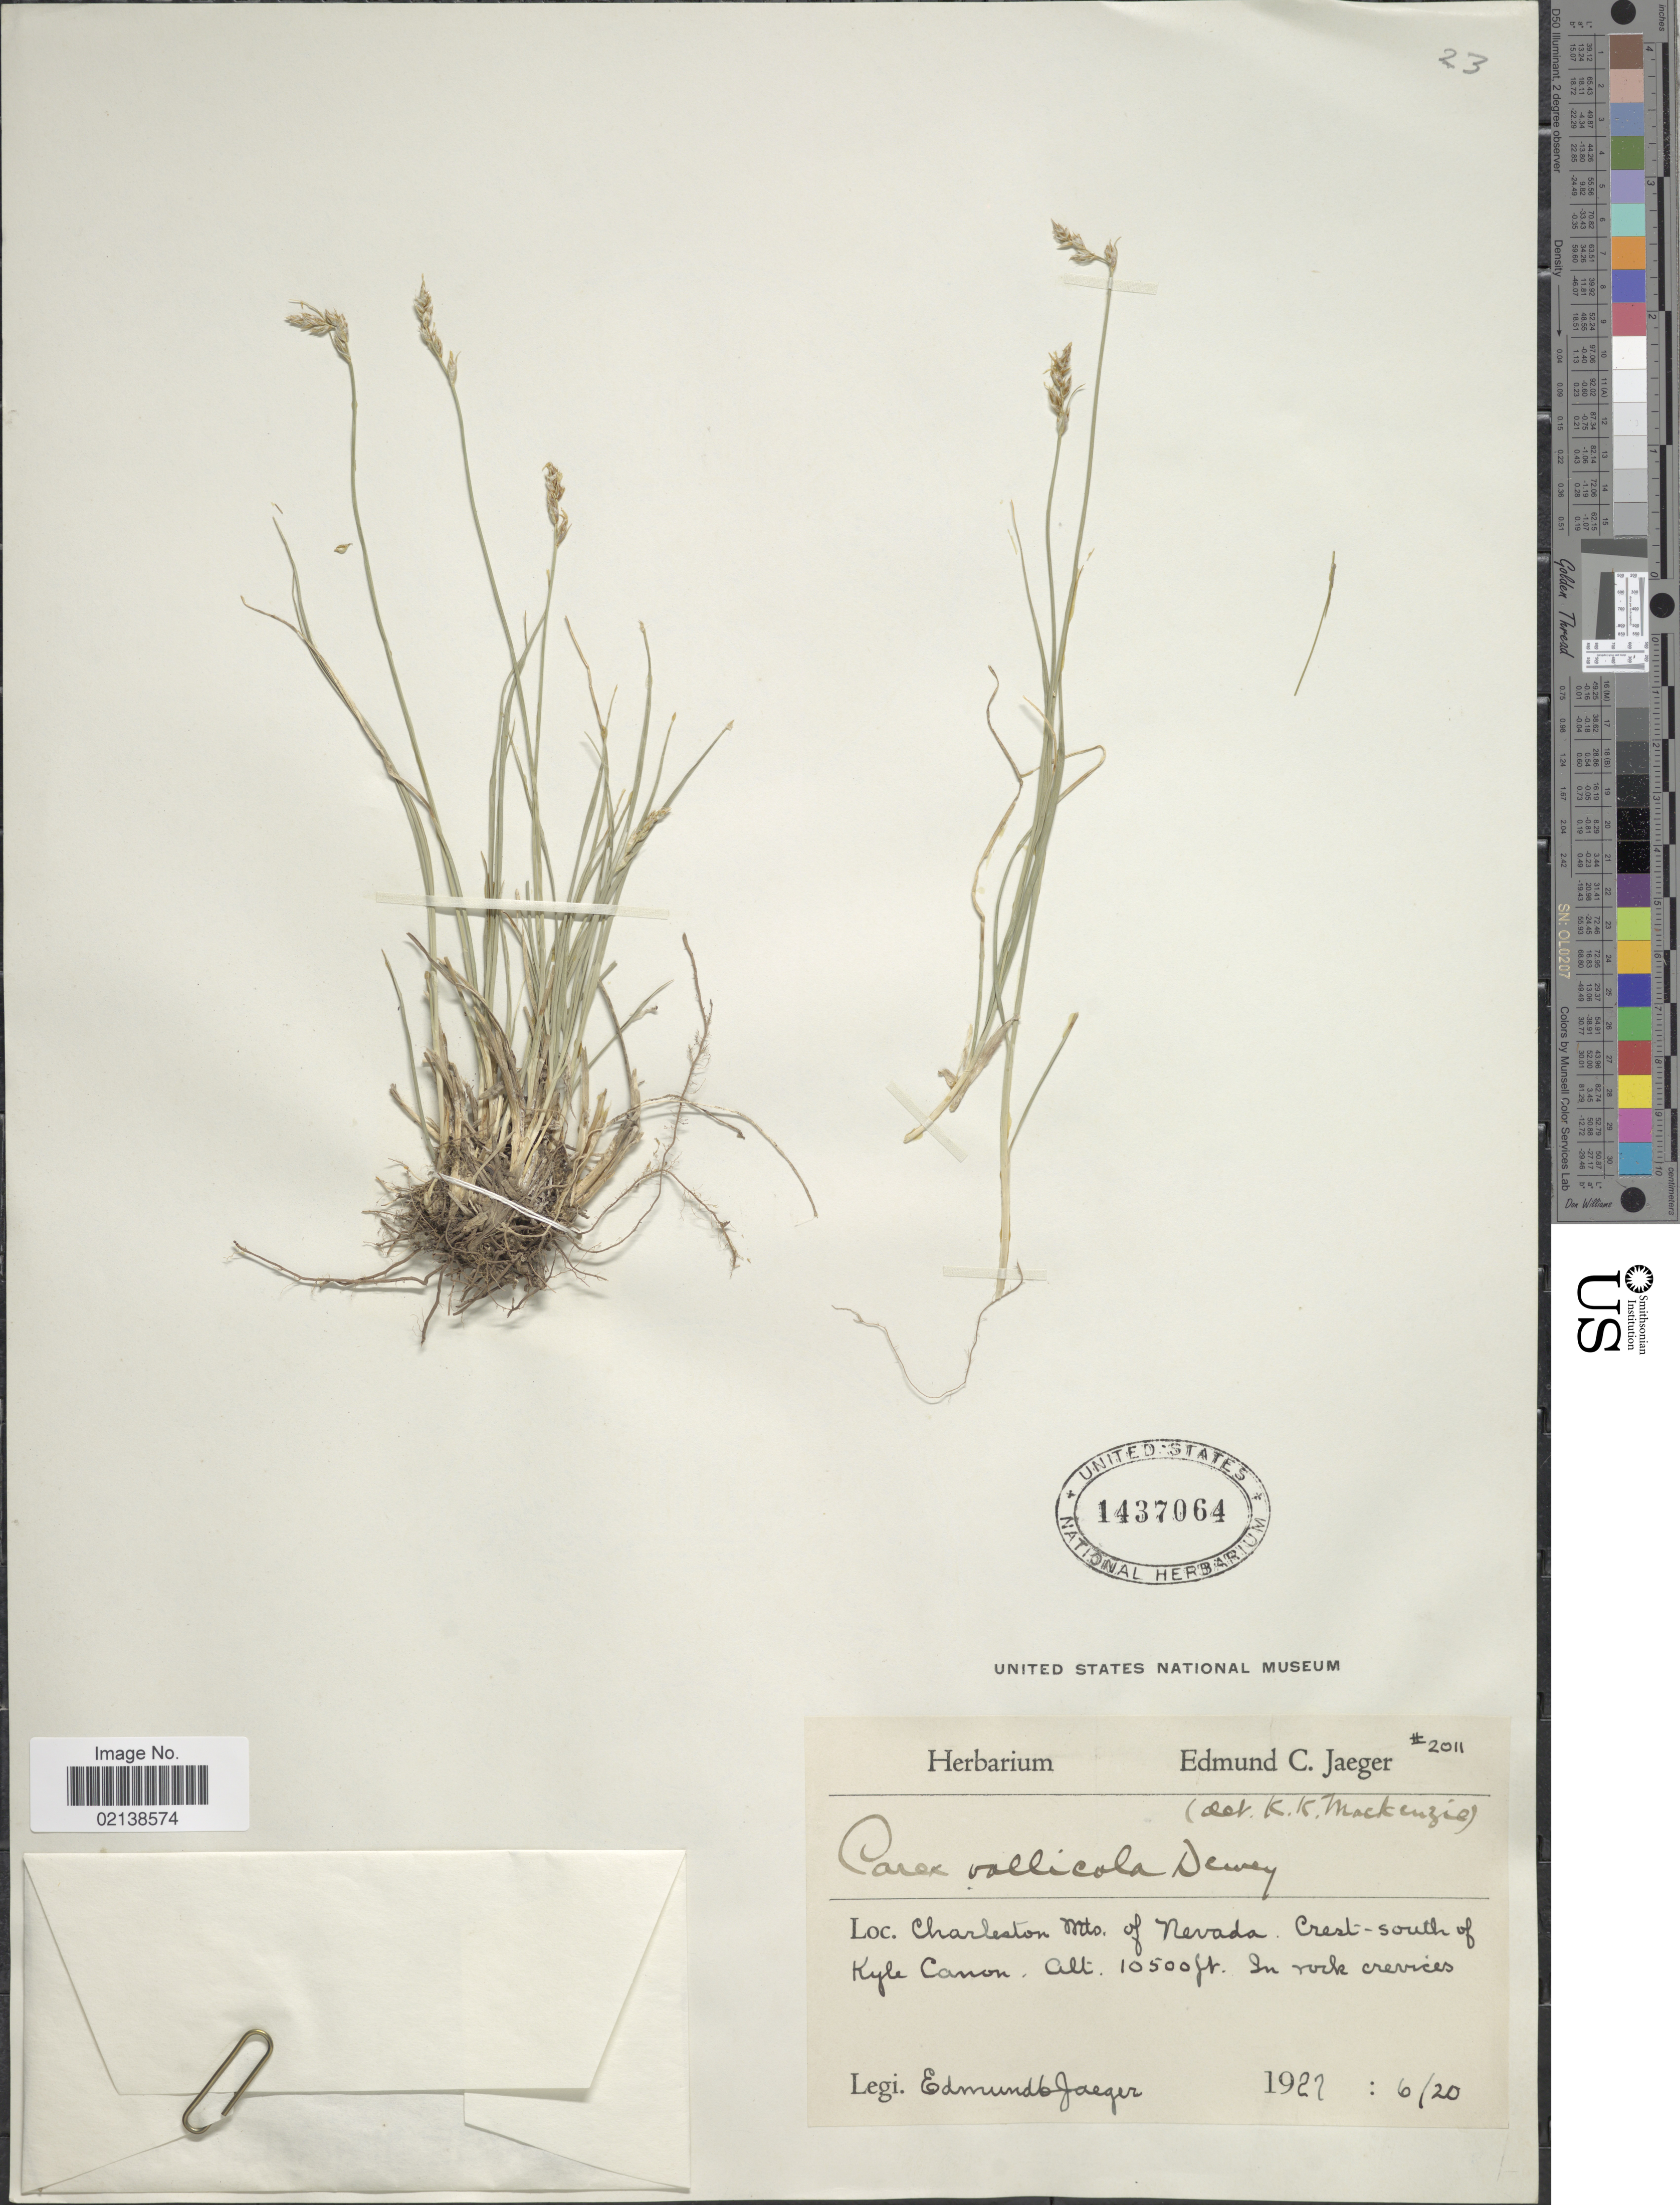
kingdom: Plantae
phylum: Tracheophyta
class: Liliopsida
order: Poales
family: Cyperaceae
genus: Carex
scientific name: Carex vallicola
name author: Dewey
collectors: E. Jaeger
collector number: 2011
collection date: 1927-06-20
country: United States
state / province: Nevada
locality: Charleston Mts. of Nevada, Crest-south of Kyle Canon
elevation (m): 3200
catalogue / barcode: US 1437064